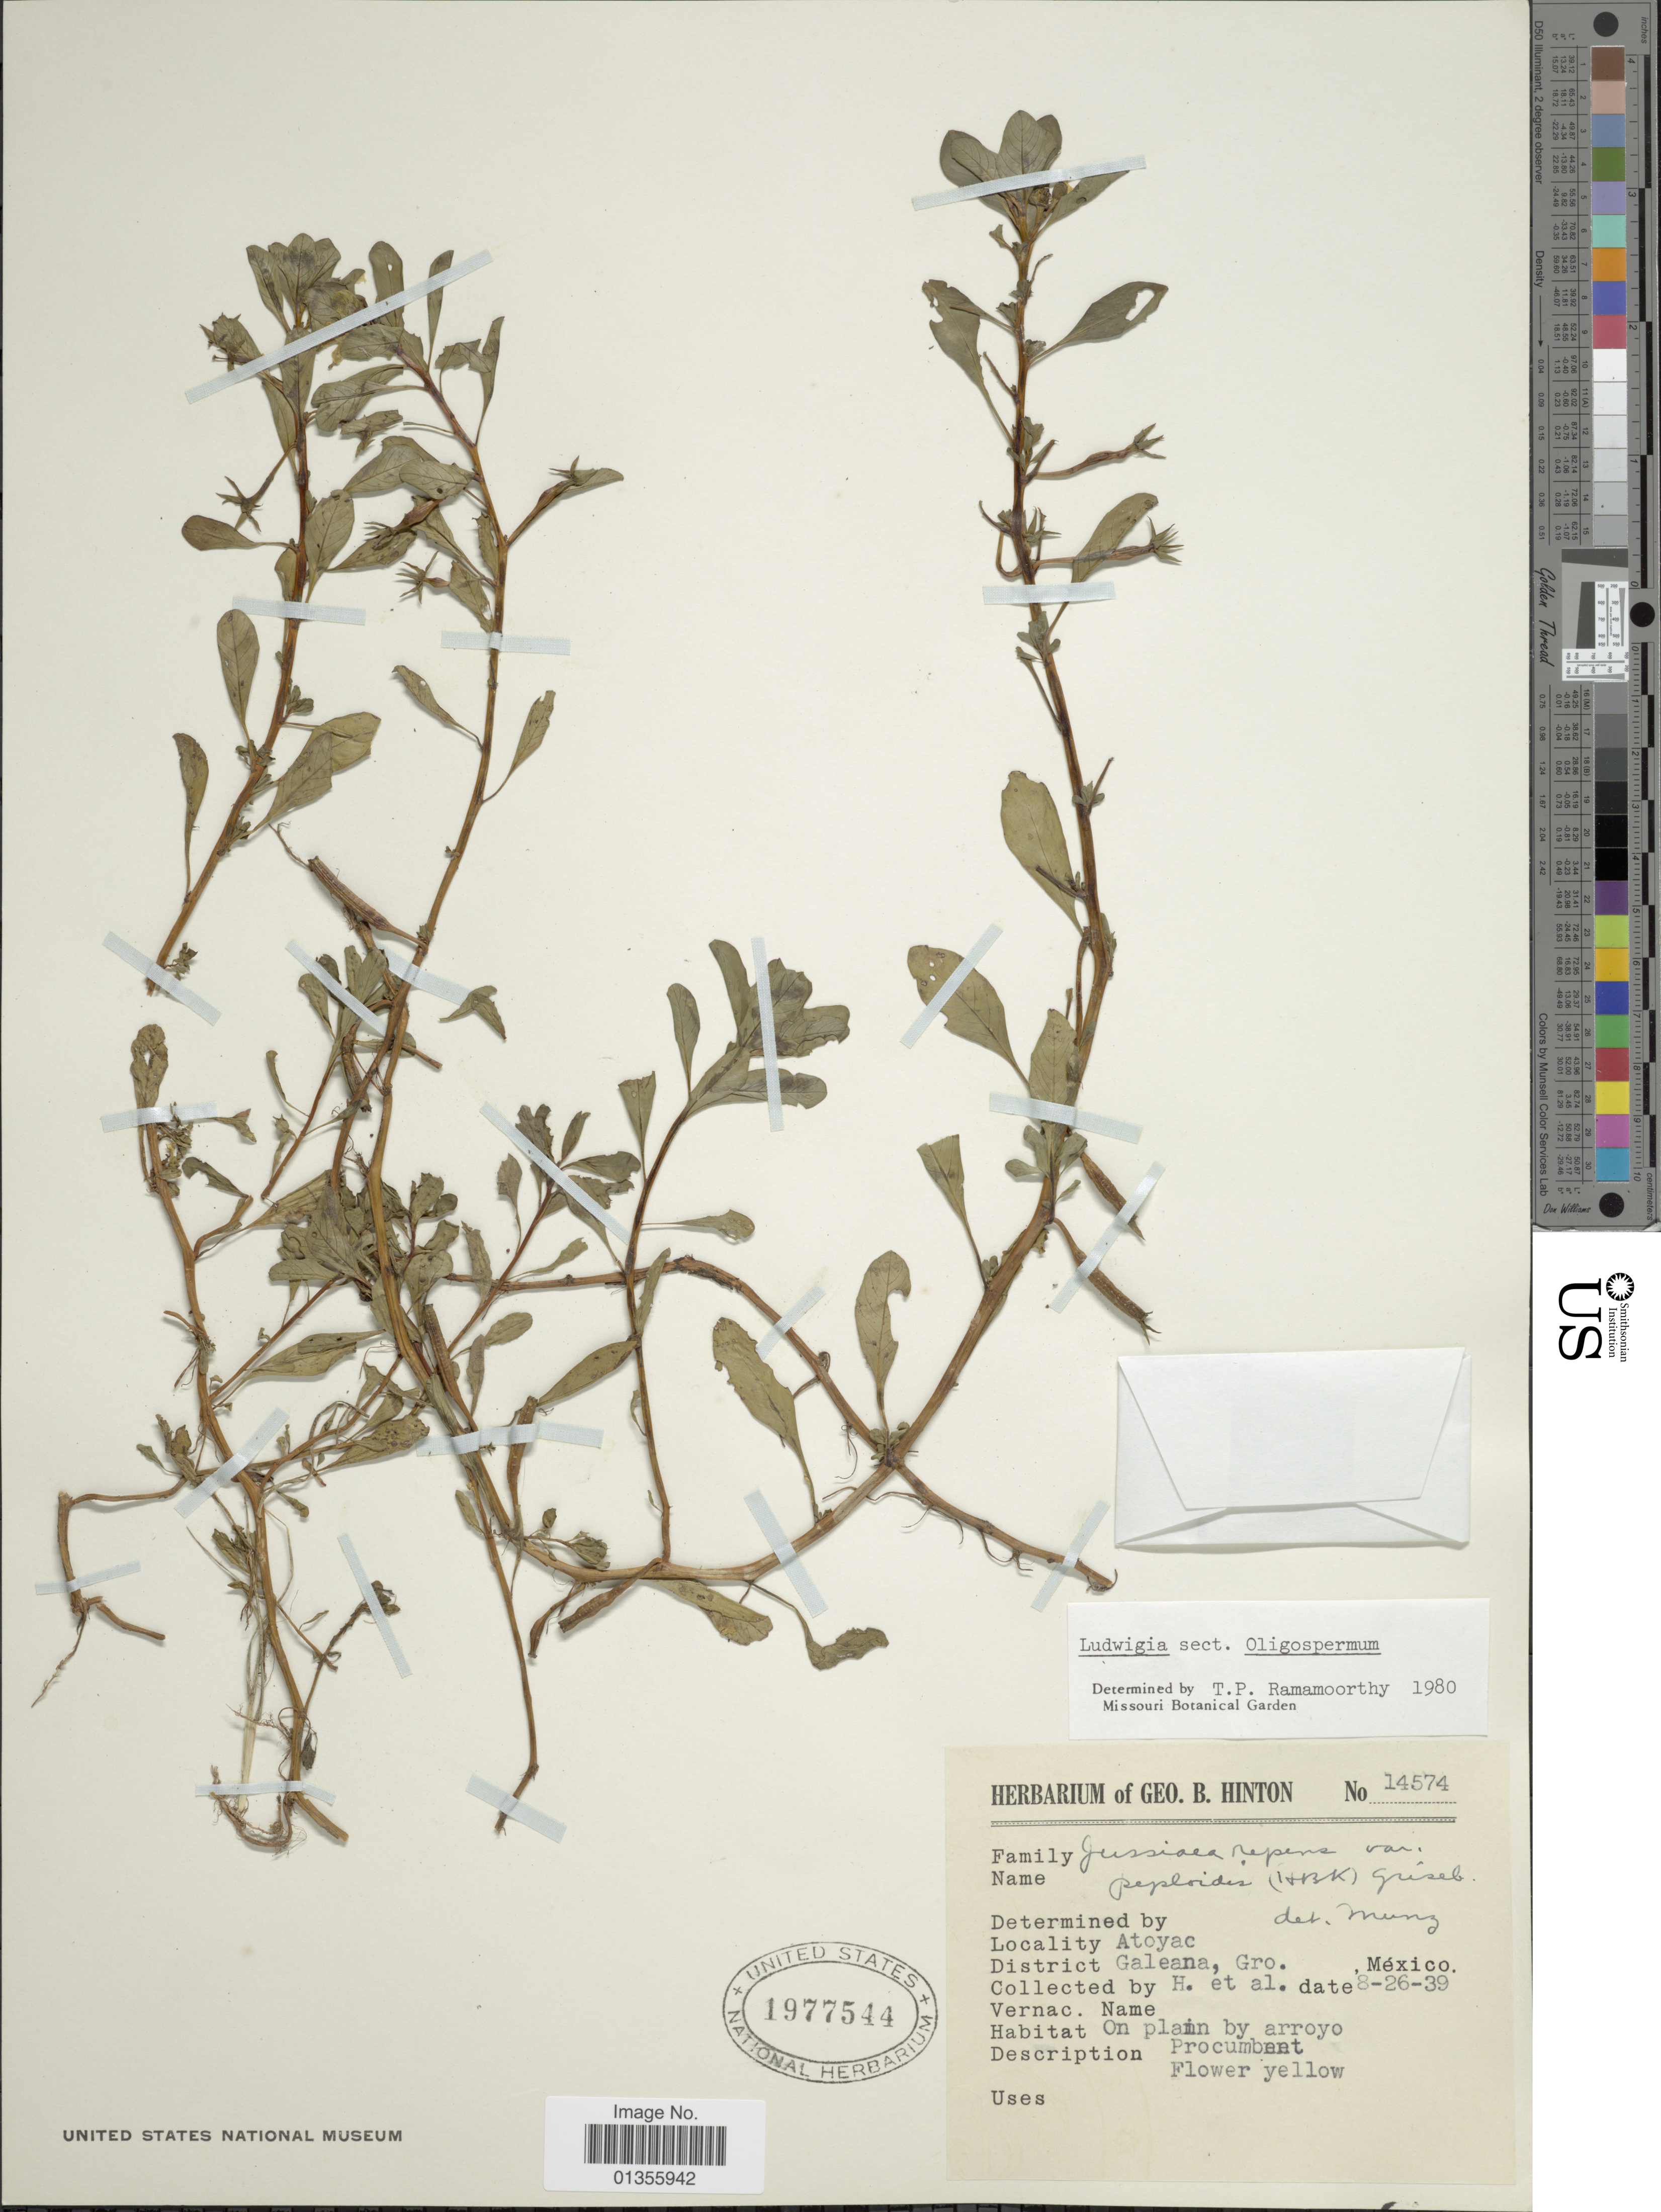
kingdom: Plantae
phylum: Tracheophyta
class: Magnoliopsida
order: Myrtales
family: Onagraceae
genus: Ludwigia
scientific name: Ludwigia octovalvis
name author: (Jacq.) P.H. Raven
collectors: G. B. Hinton & et al.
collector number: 14574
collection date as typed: Transcribed d/m/y: 26/8/39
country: Mexico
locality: Atoyac. District Galeana, Gro.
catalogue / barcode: US 1977544